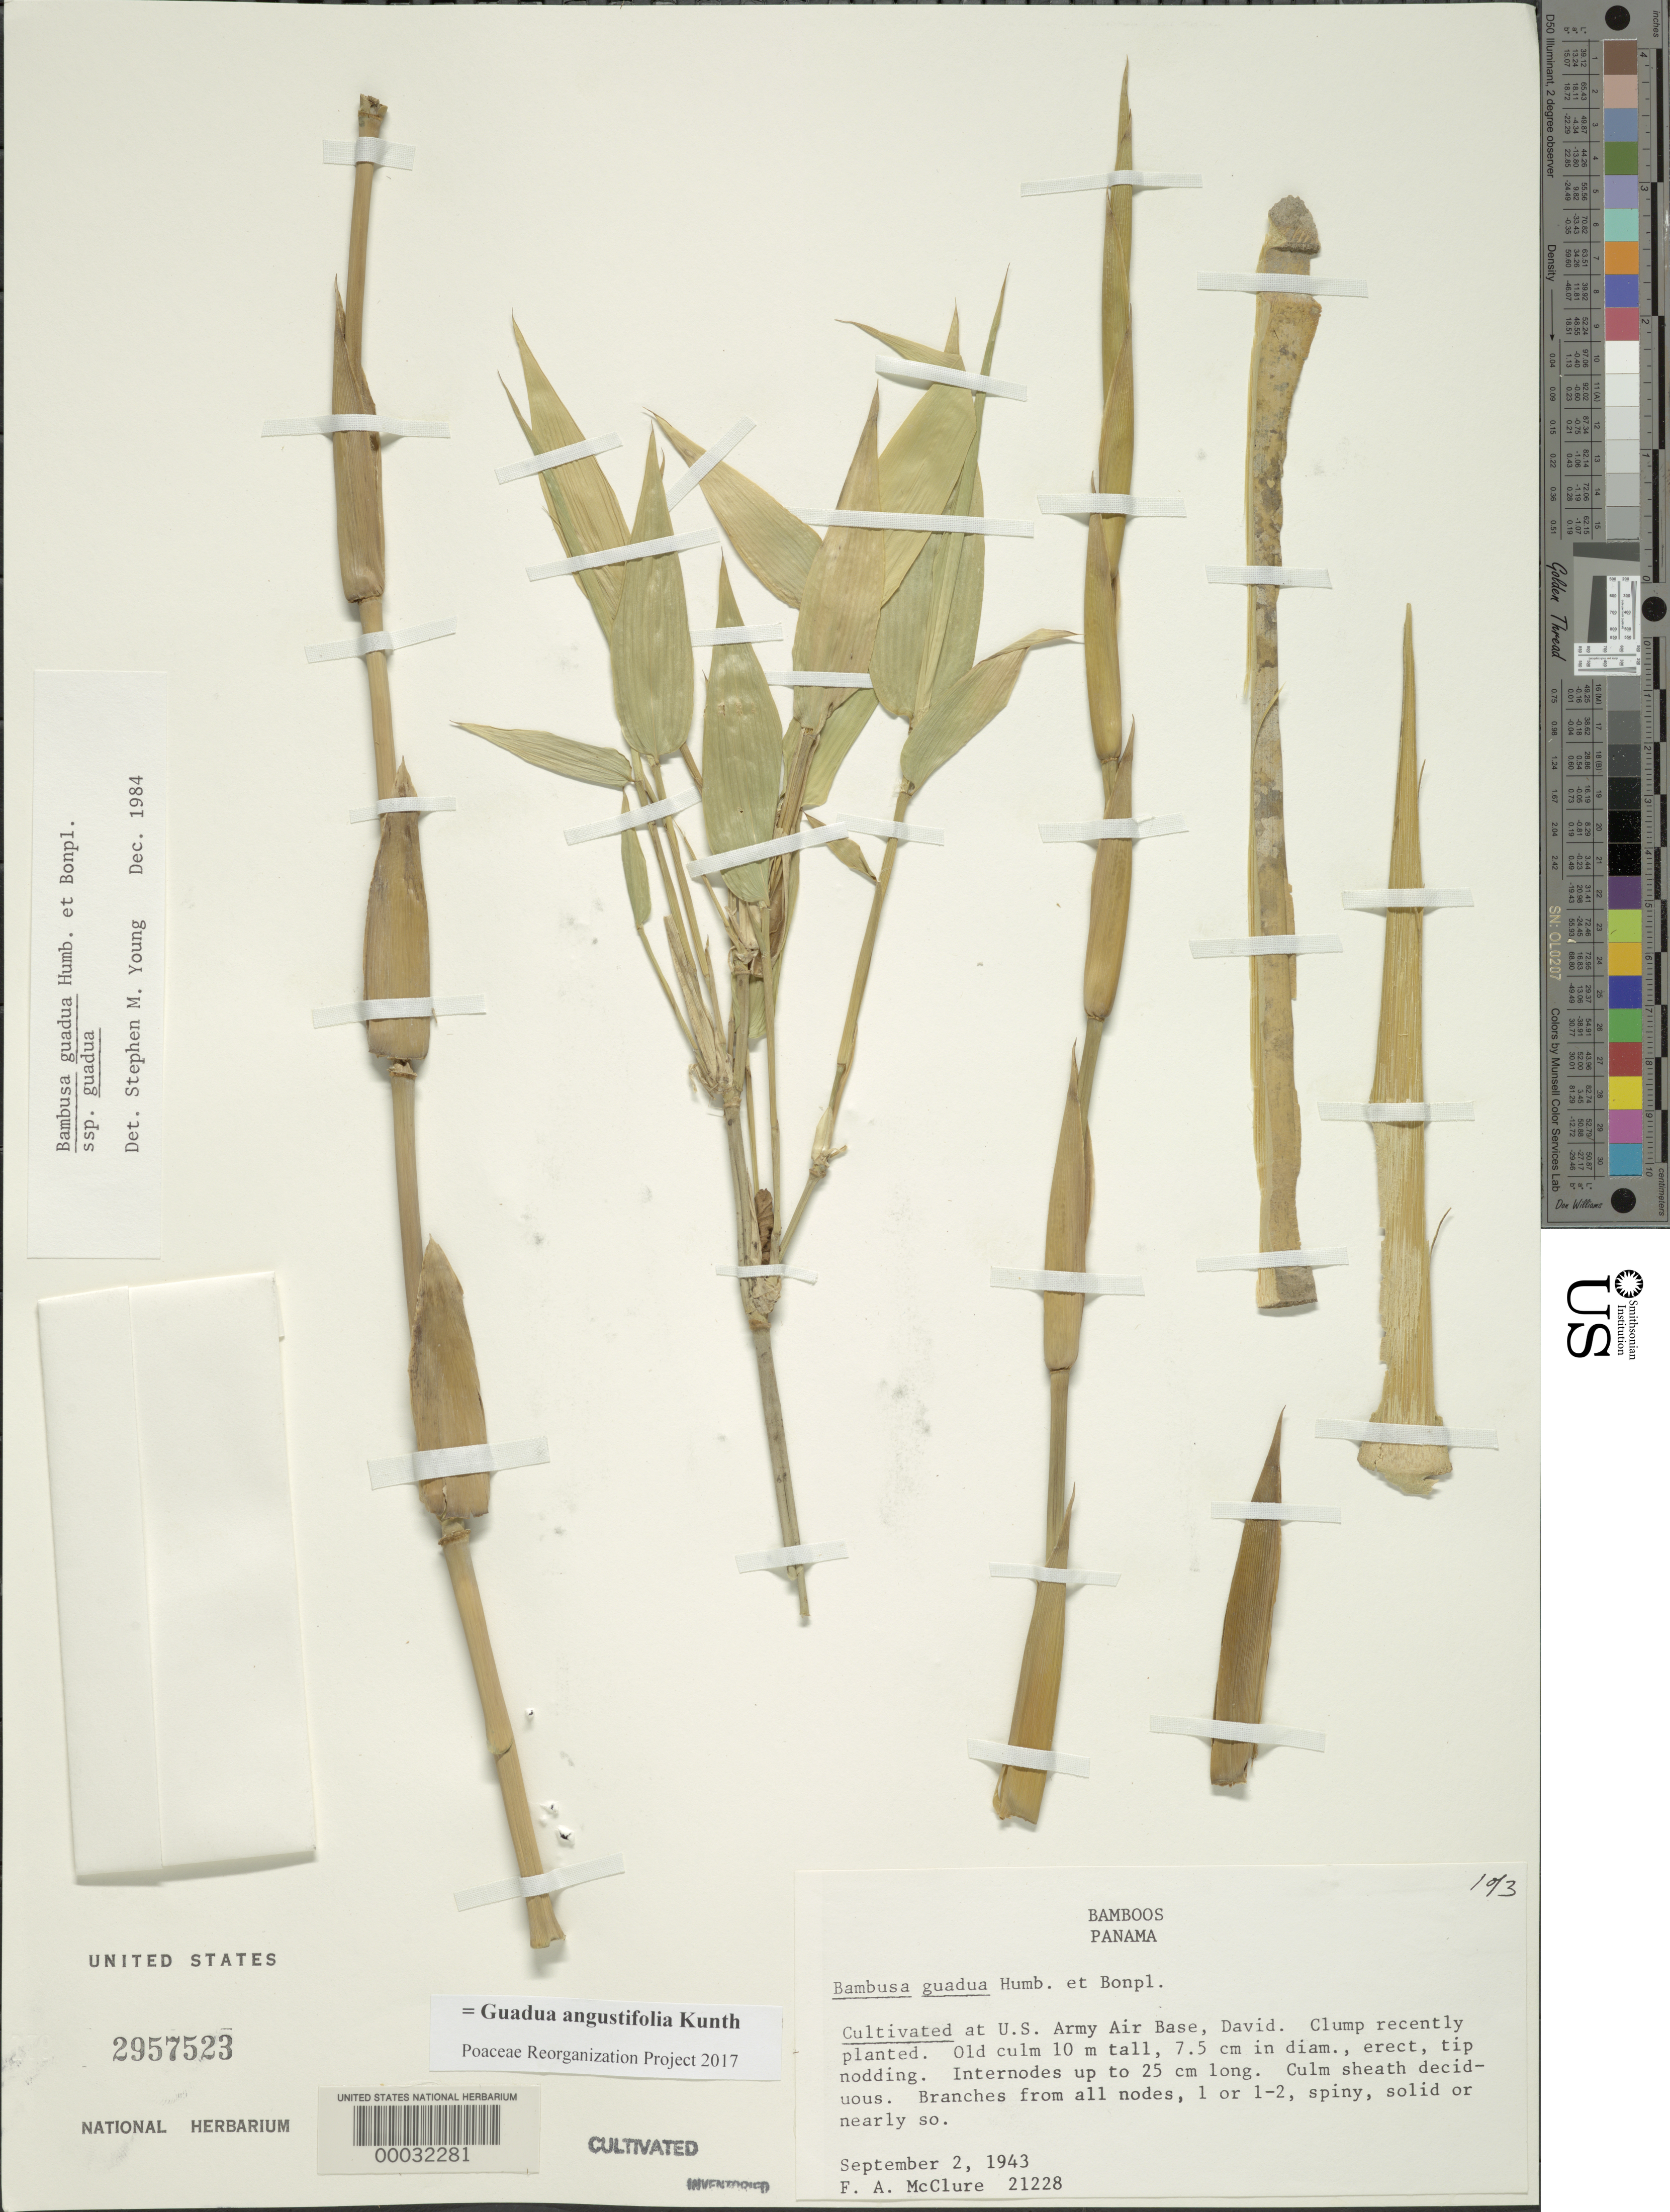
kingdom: Plantae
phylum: Tracheophyta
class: Liliopsida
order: Poales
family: Poaceae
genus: Guadua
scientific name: Guadua angustifolia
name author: Kunth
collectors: F. A. McClure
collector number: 21228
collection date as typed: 02 Sep 1943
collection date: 1943-09-02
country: Panama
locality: U.S. Army Air Base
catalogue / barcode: US 2957523